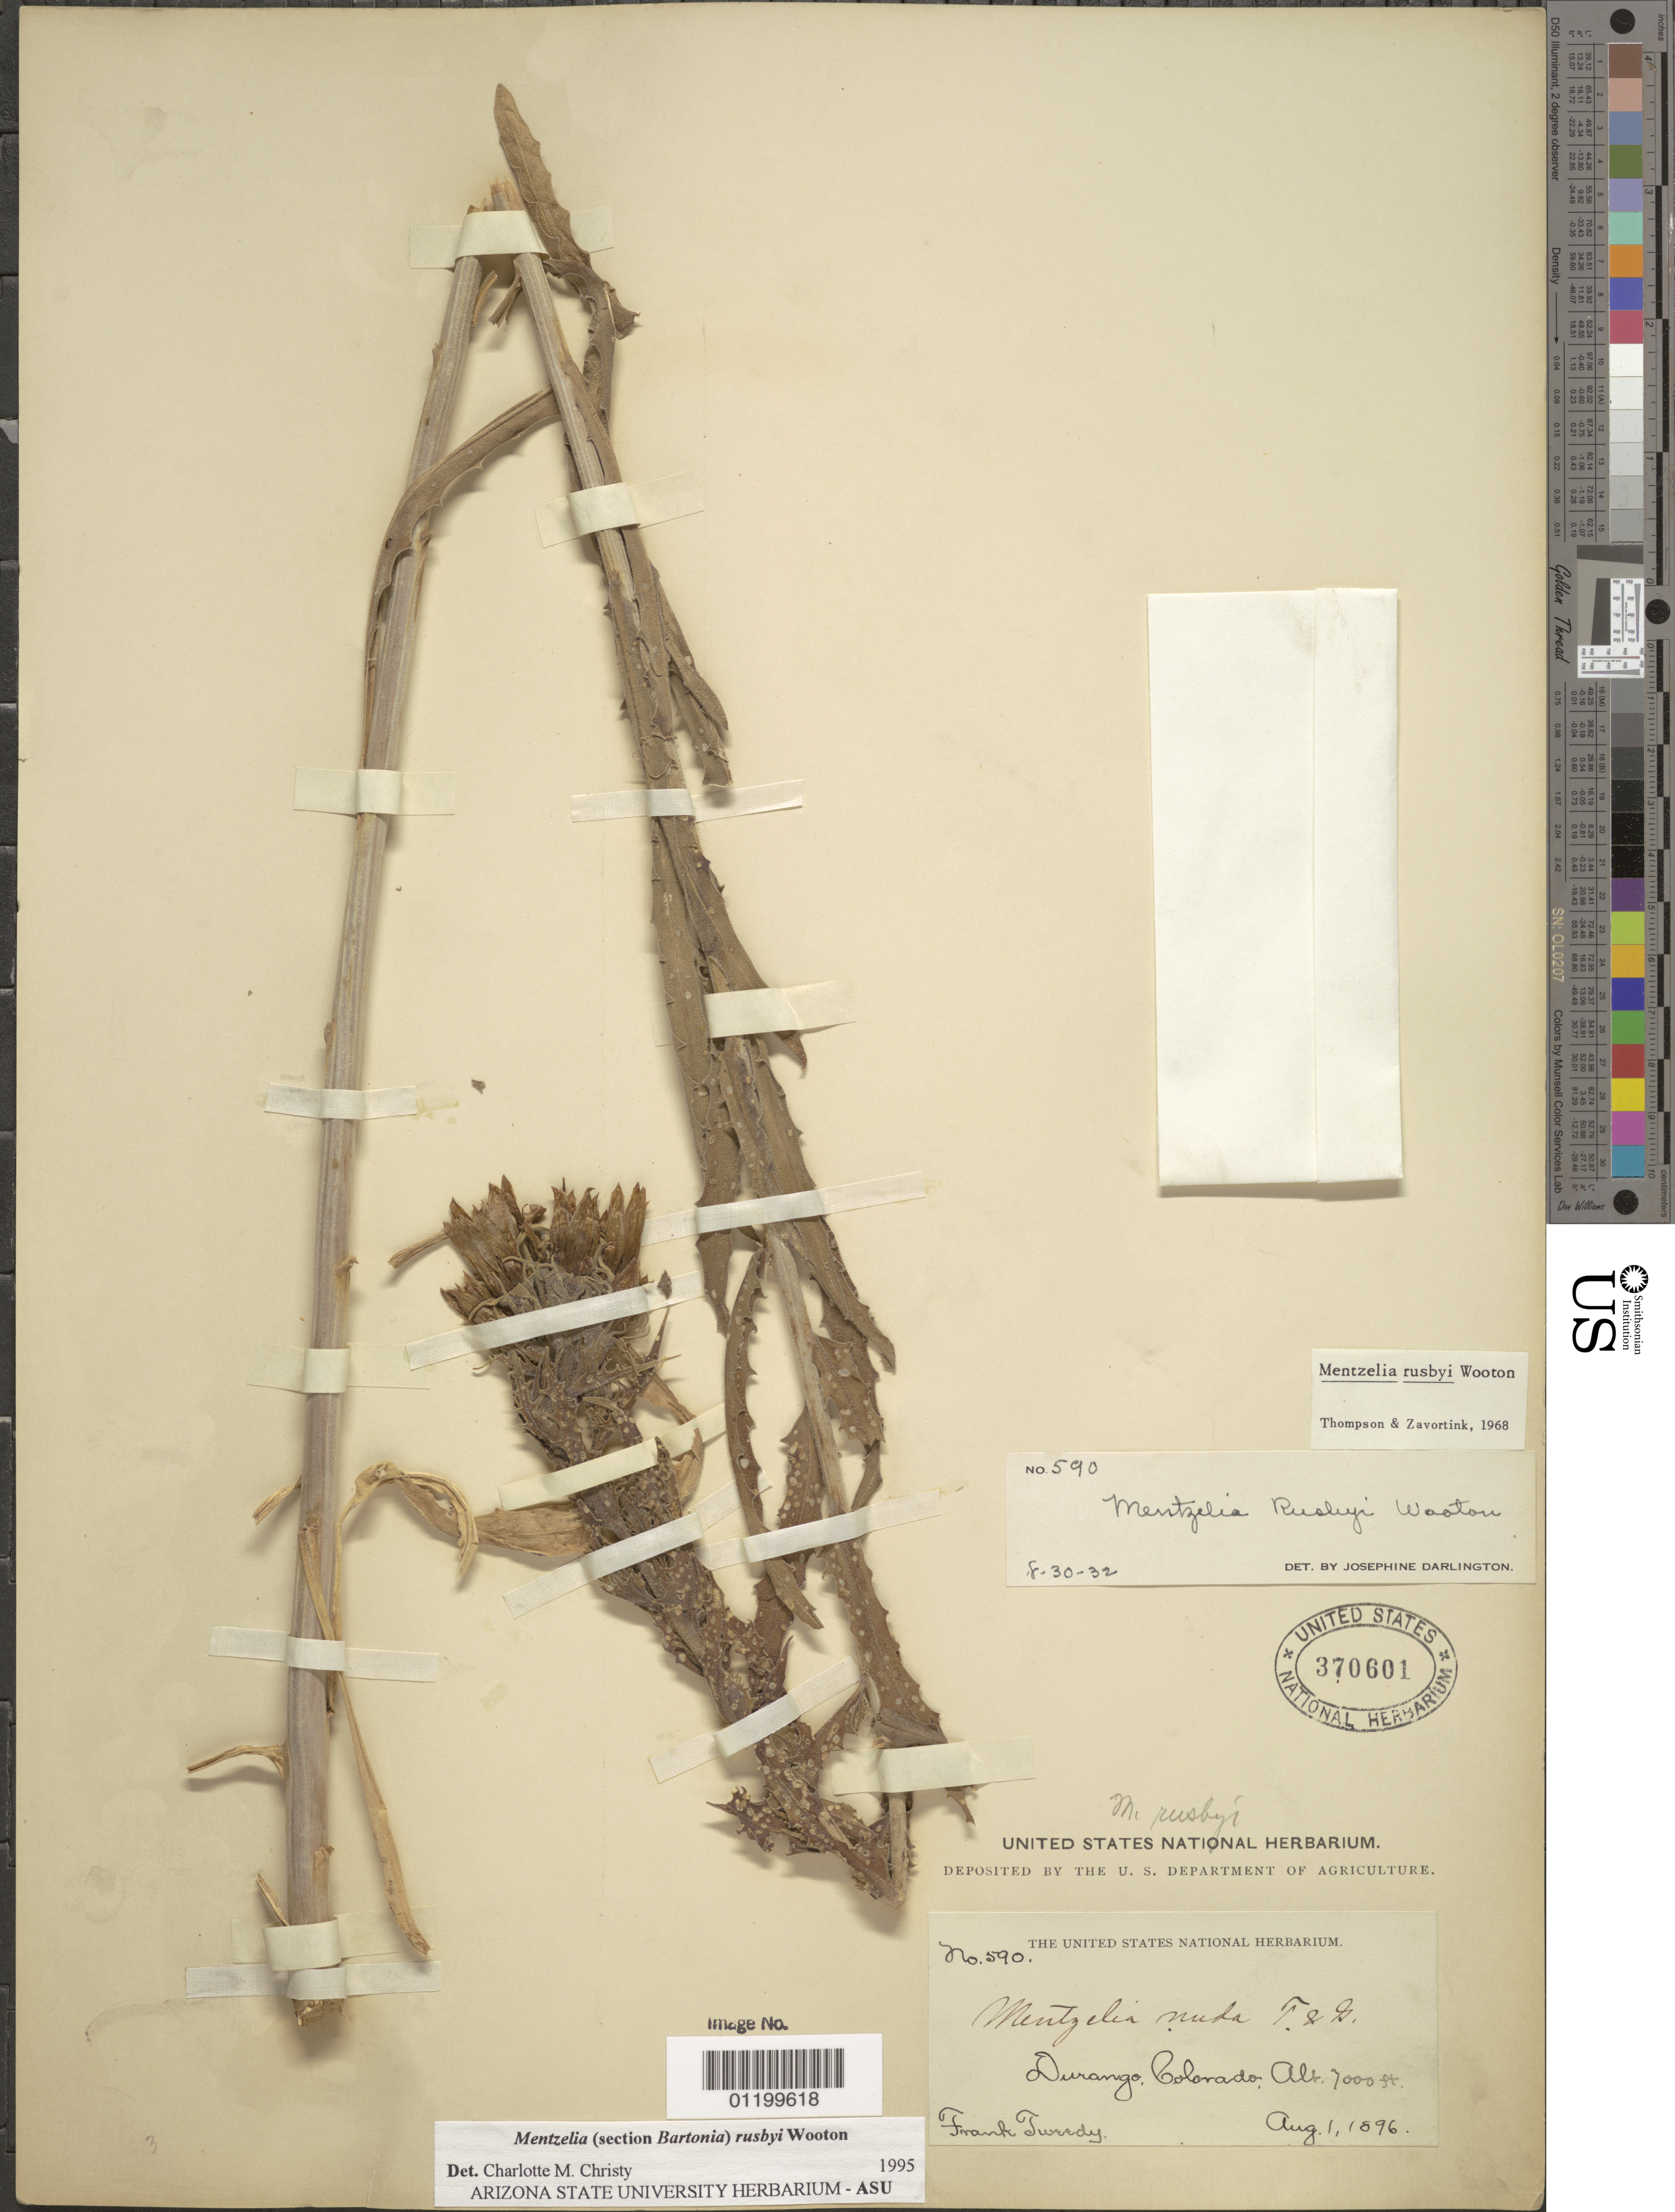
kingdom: Plantae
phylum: Tracheophyta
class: Magnoliopsida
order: Cornales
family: Loasaceae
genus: Mentzelia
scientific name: Mentzelia rusbyi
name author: Wooton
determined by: Christy, --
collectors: F. Tweedy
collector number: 590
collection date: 1896-08-01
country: United States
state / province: Colorado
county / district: La Plata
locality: Durango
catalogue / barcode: US 370601